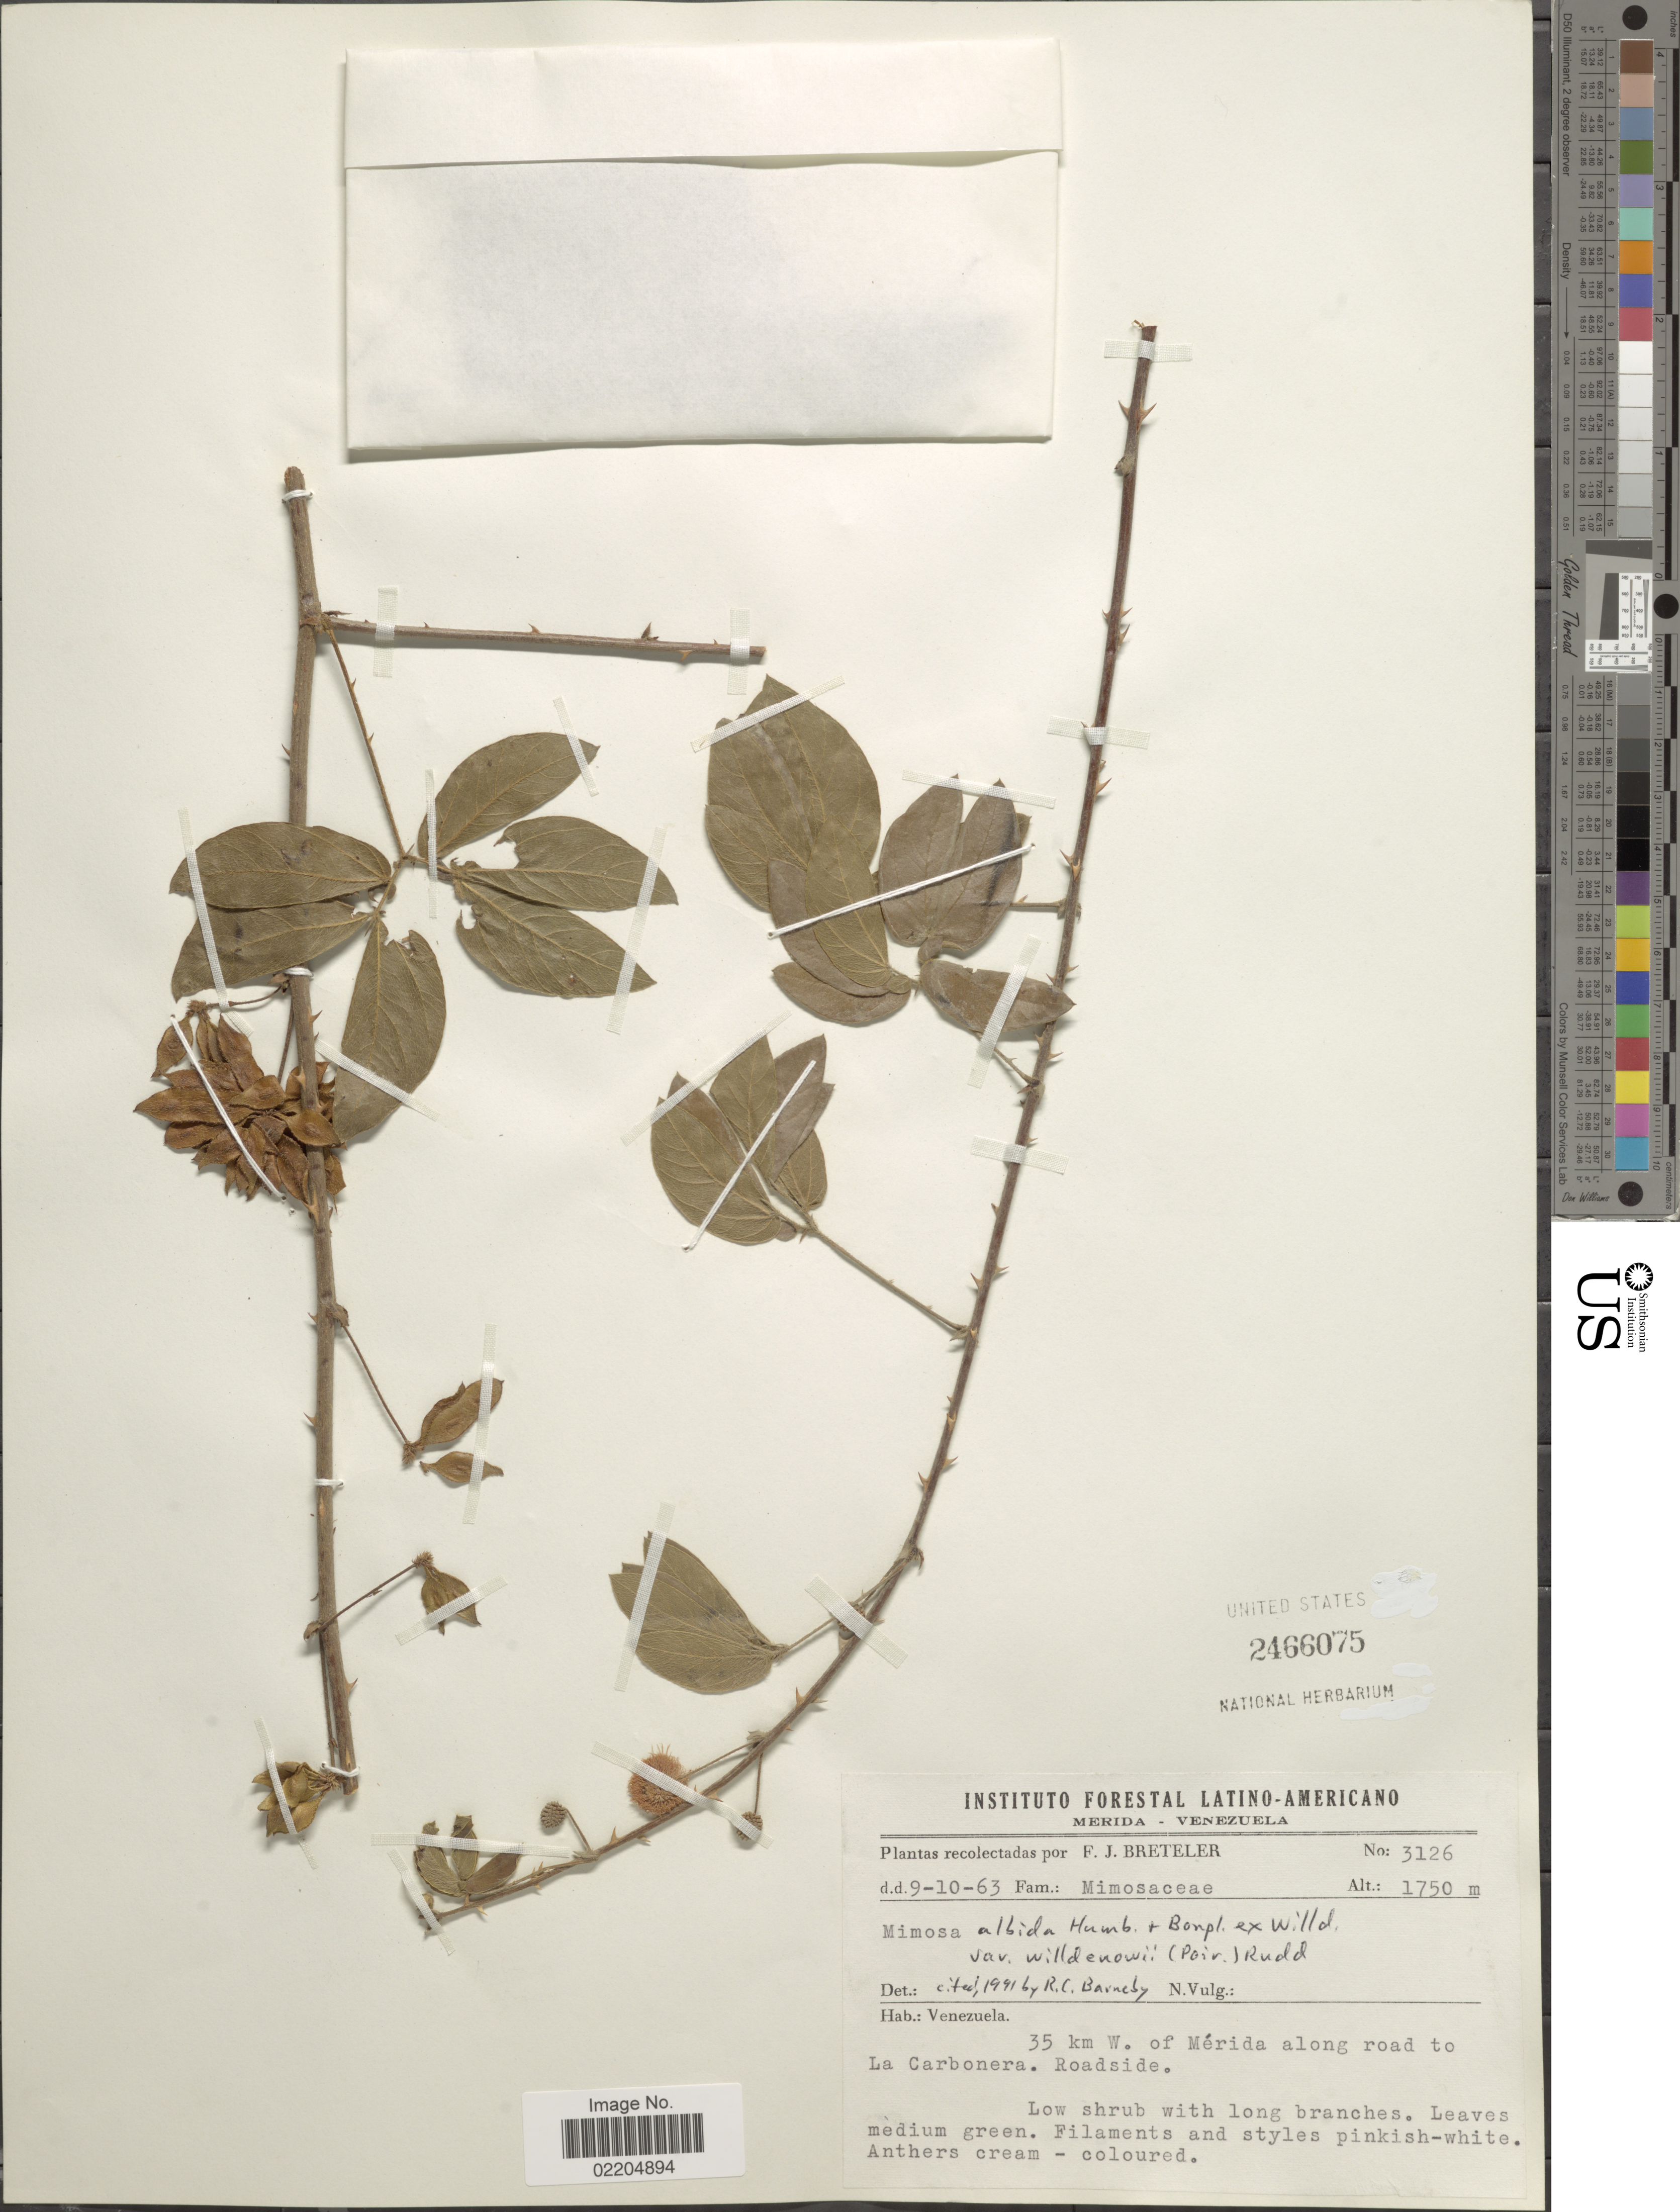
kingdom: Plantae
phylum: Tracheophyta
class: Magnoliopsida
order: Fabales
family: Fabaceae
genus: Mimosa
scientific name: Mimosa albida var. willdenowii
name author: (Poir.) Rudd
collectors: F. J. Breteler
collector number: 3126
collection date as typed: Transcribed d/m/y: 9/10/63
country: Venezuela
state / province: Mérida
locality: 35 km W. of Merida along road to La Carbonera. Roadside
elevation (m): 1750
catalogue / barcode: US 2466075